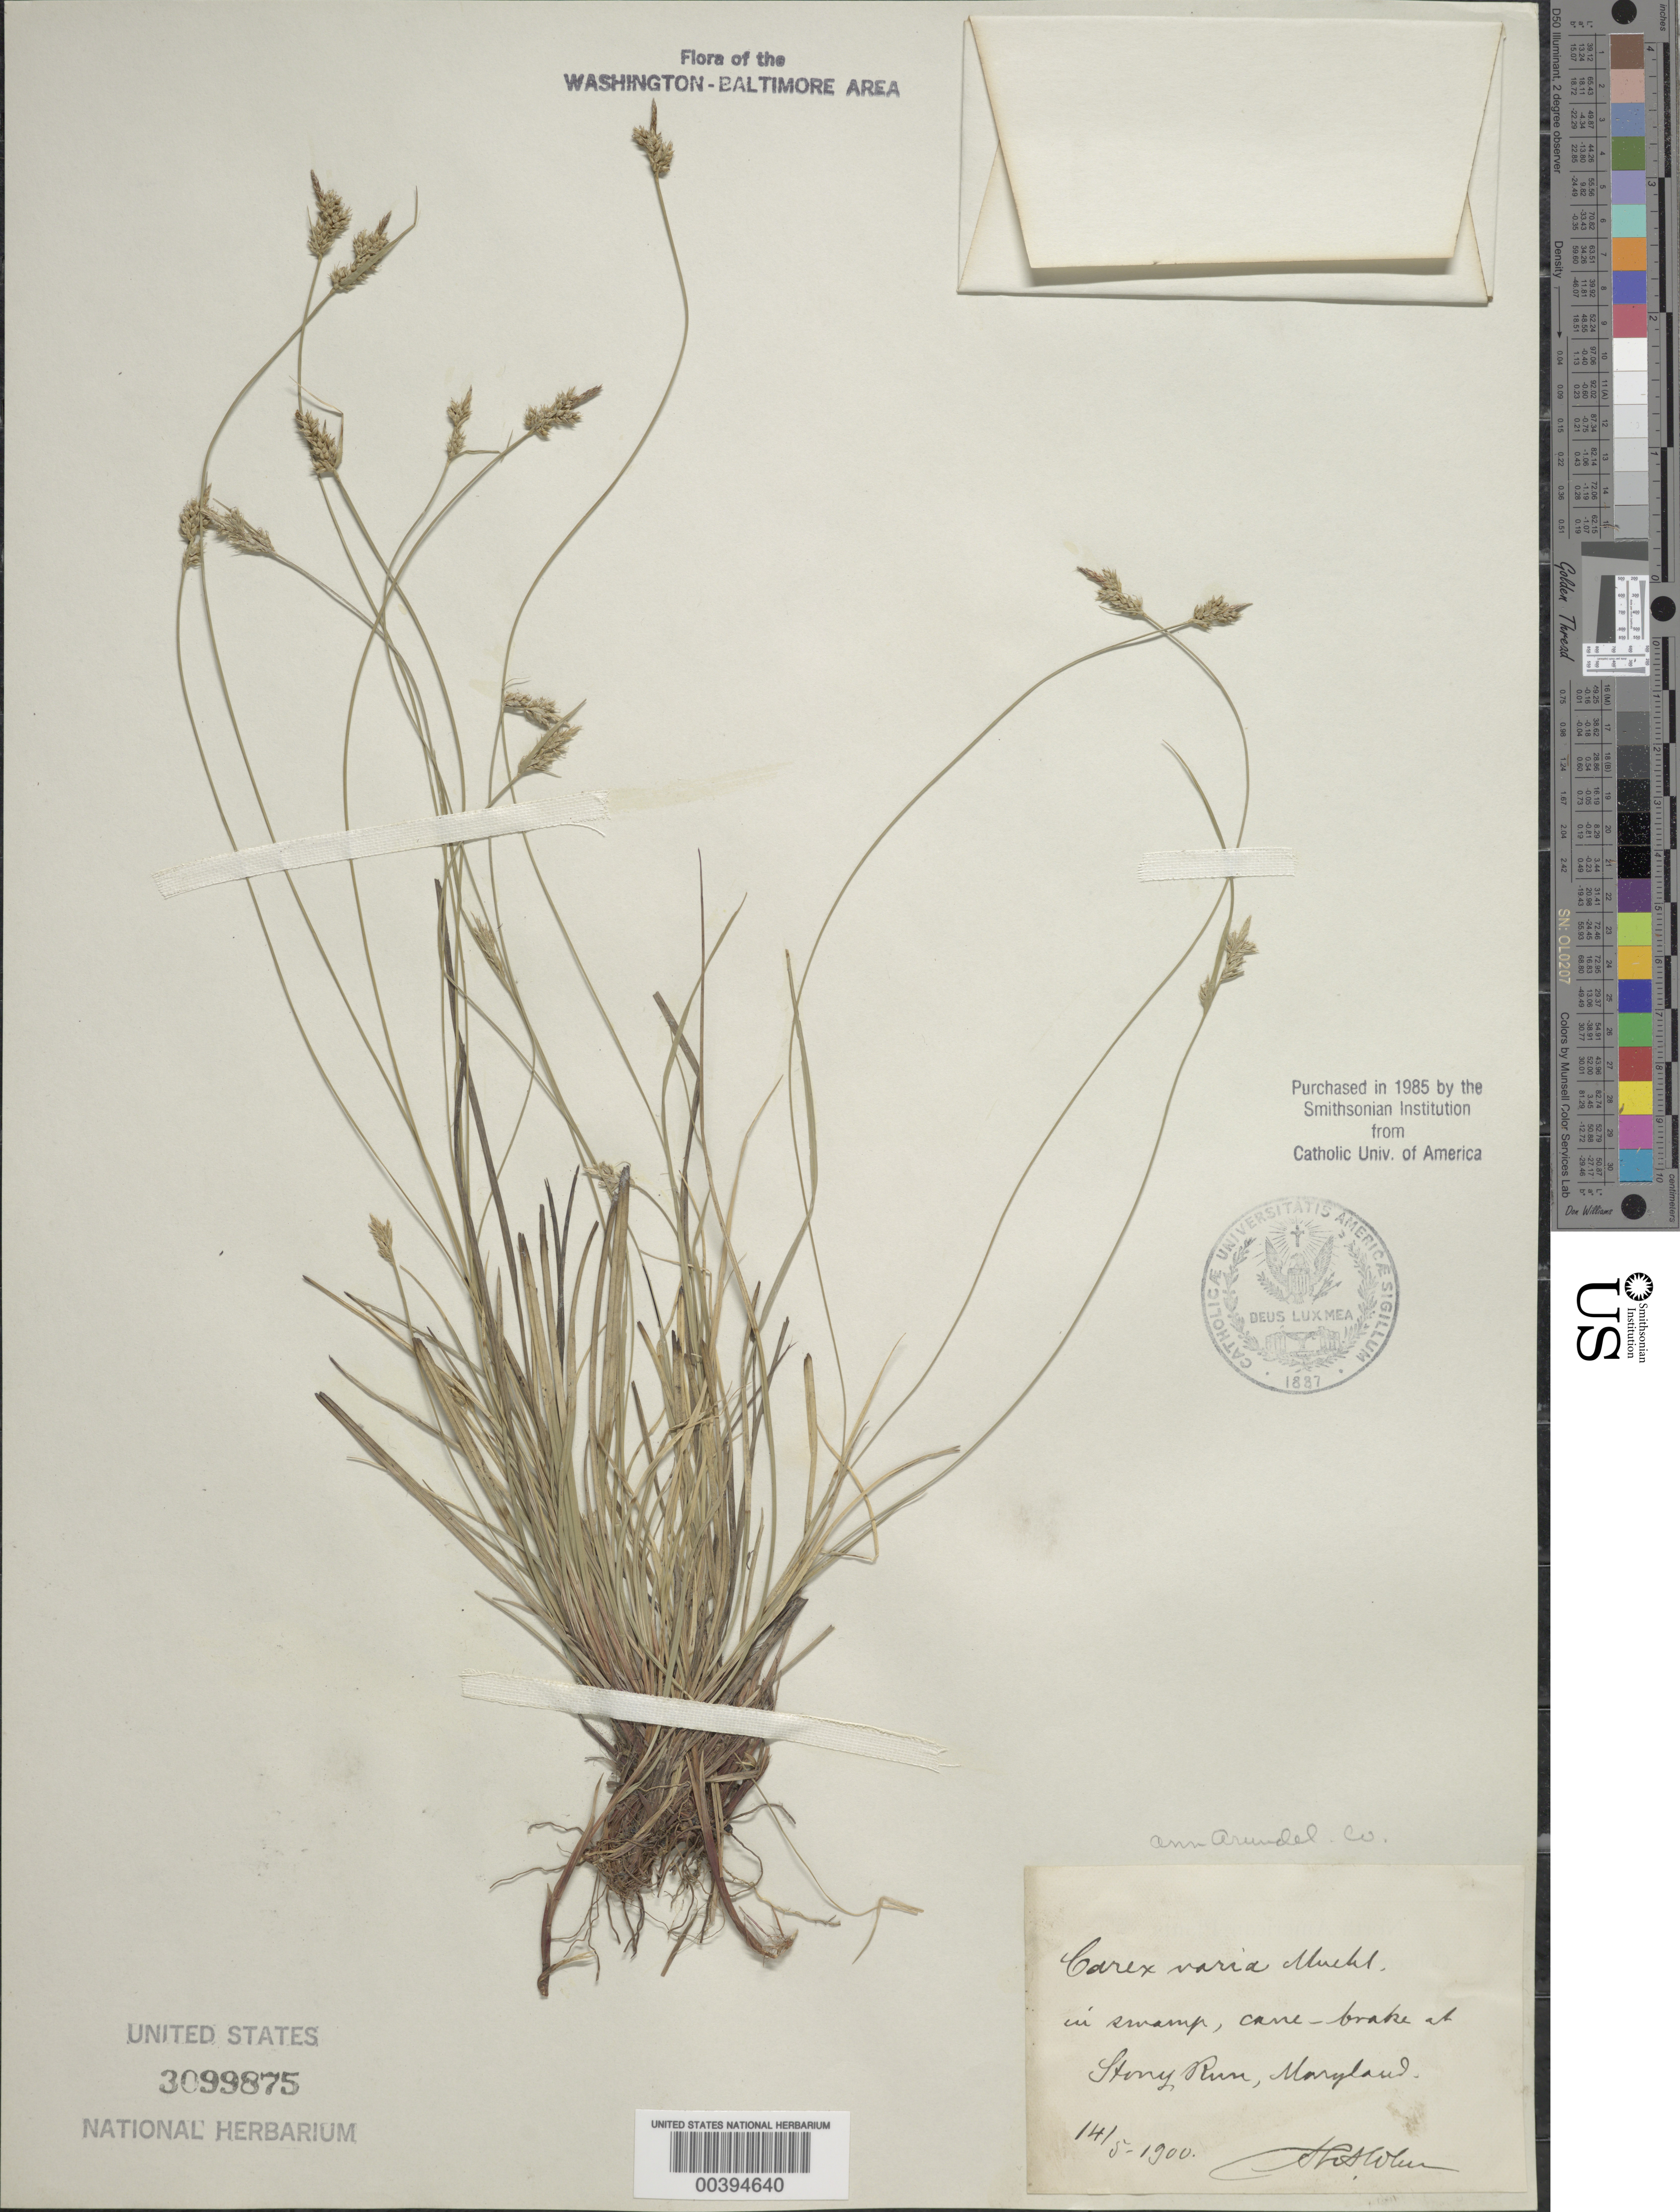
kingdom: Plantae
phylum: Tracheophyta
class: Liliopsida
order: Poales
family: Cyperaceae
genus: Carex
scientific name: Carex albicans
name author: Willd. ex Spreng.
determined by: Shetler, Stanwyn G., (US), NMNH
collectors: T. Holm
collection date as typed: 14 May 1900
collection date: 1900-05-14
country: United States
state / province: Maryland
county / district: Anne Arundel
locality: Stony Run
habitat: Swamp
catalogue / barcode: US 3099875